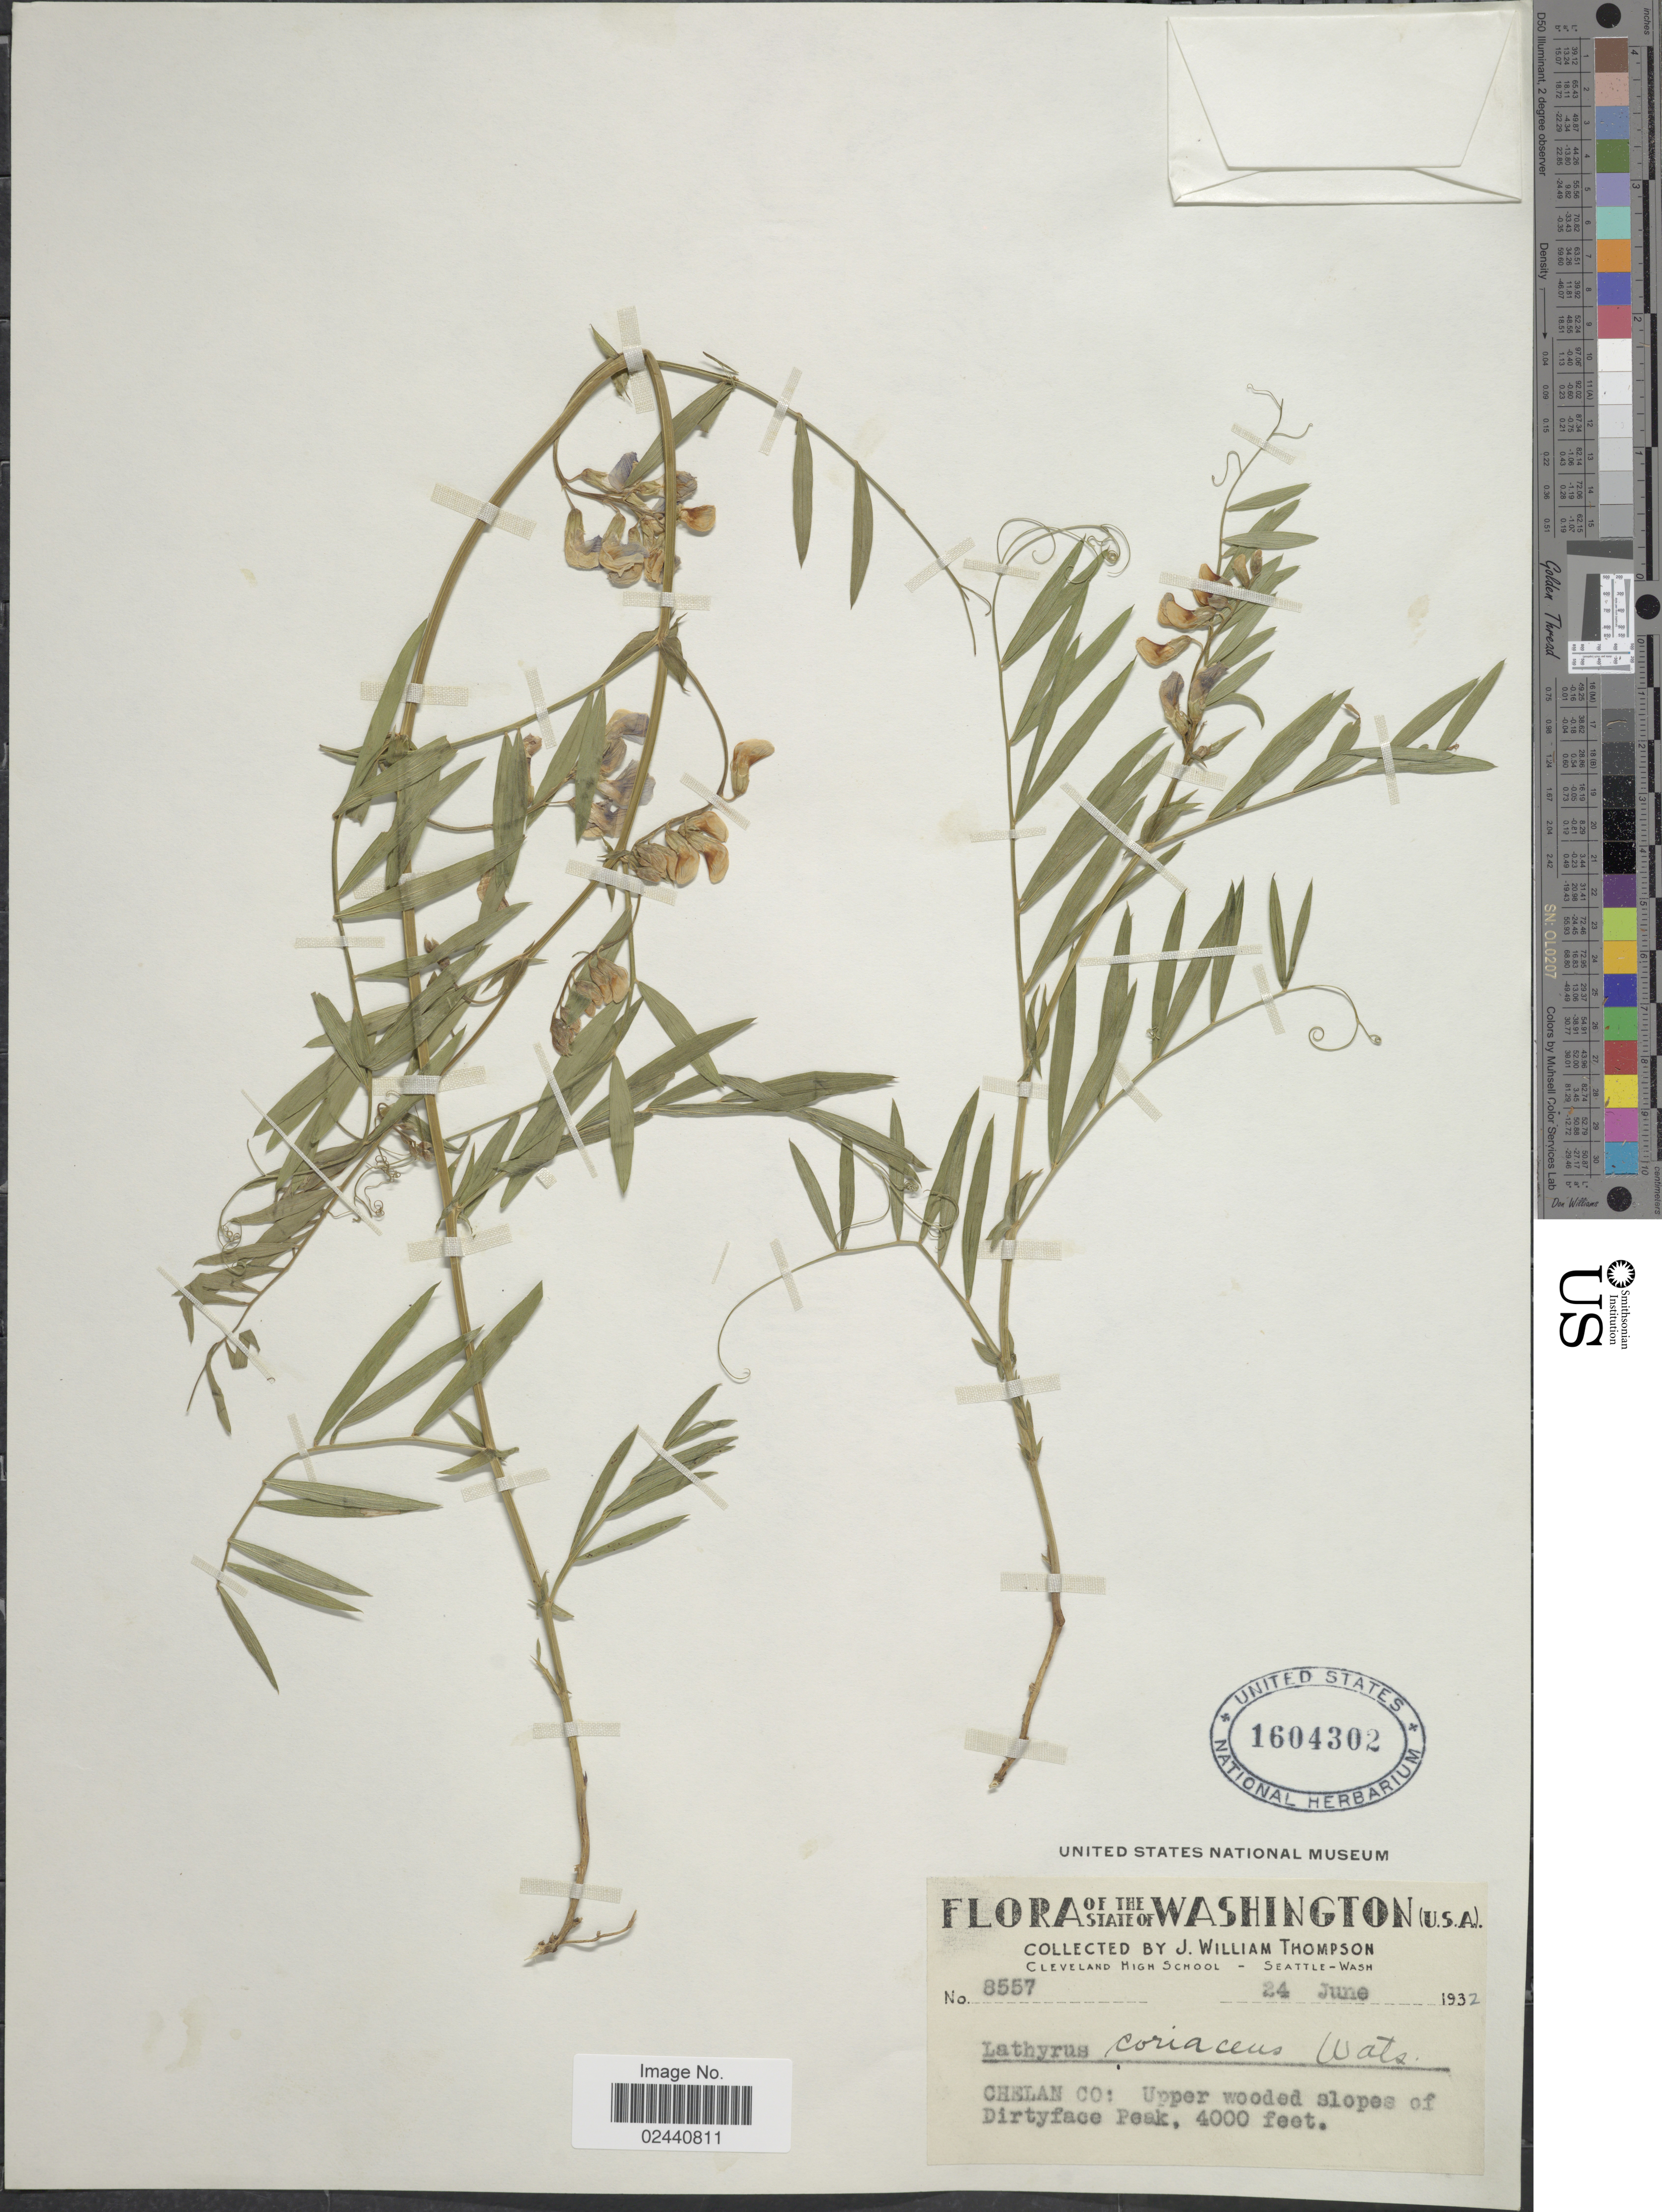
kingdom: Plantae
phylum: Tracheophyta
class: Magnoliopsida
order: Fabales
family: Fabaceae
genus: Lathyrus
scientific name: Lathyrus lanszwertii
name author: Kellogg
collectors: J. W. Thompson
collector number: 8557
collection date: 1932-06-24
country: United States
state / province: Washington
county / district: Chelan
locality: Chelan Co.: Upper wooded slopes of Dirtyface Peak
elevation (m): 1219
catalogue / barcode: US 1604302